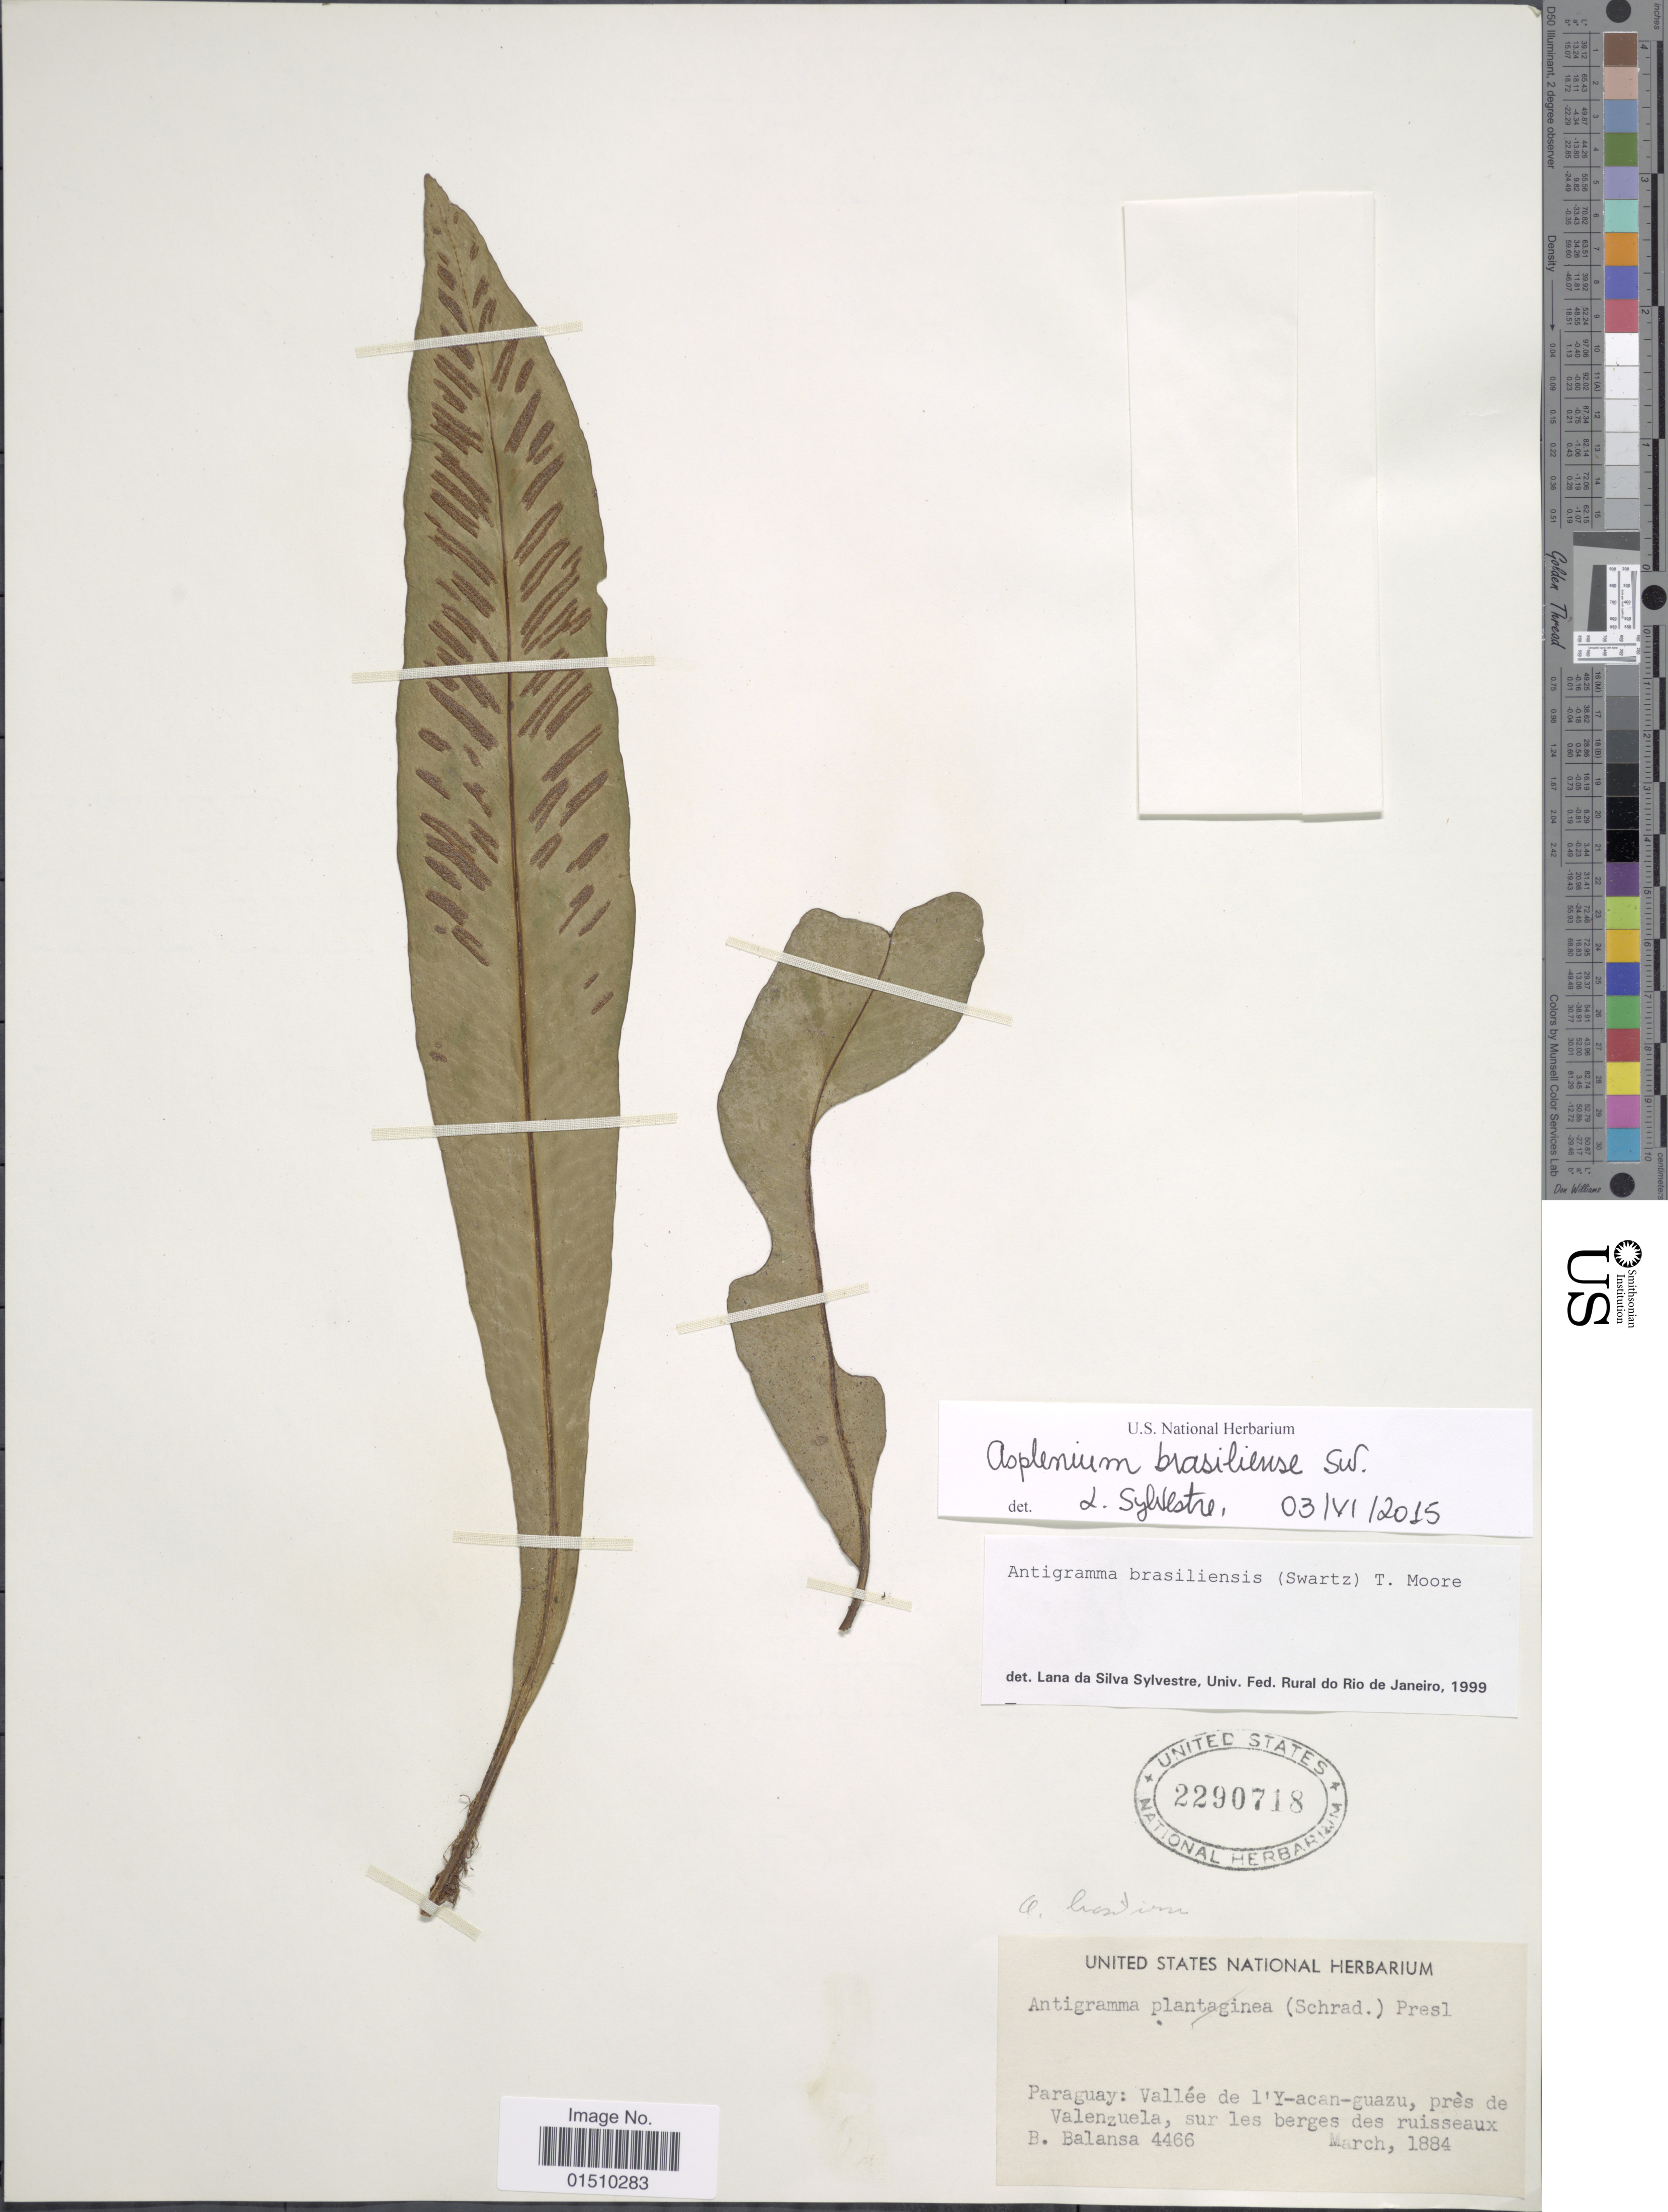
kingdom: Plantae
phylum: Tracheophyta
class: Polypodiopsida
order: Polypodiales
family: Aspleniaceae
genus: Asplenium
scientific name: Asplenium brasiliense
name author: Sw.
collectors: B. Balansa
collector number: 4466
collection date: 1884-03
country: Paraguay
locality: Paraguay: Valley de lÝ-acan-guazu, pres de Valenzuela, sur les berges des ruisseaux.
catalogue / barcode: US 2290718